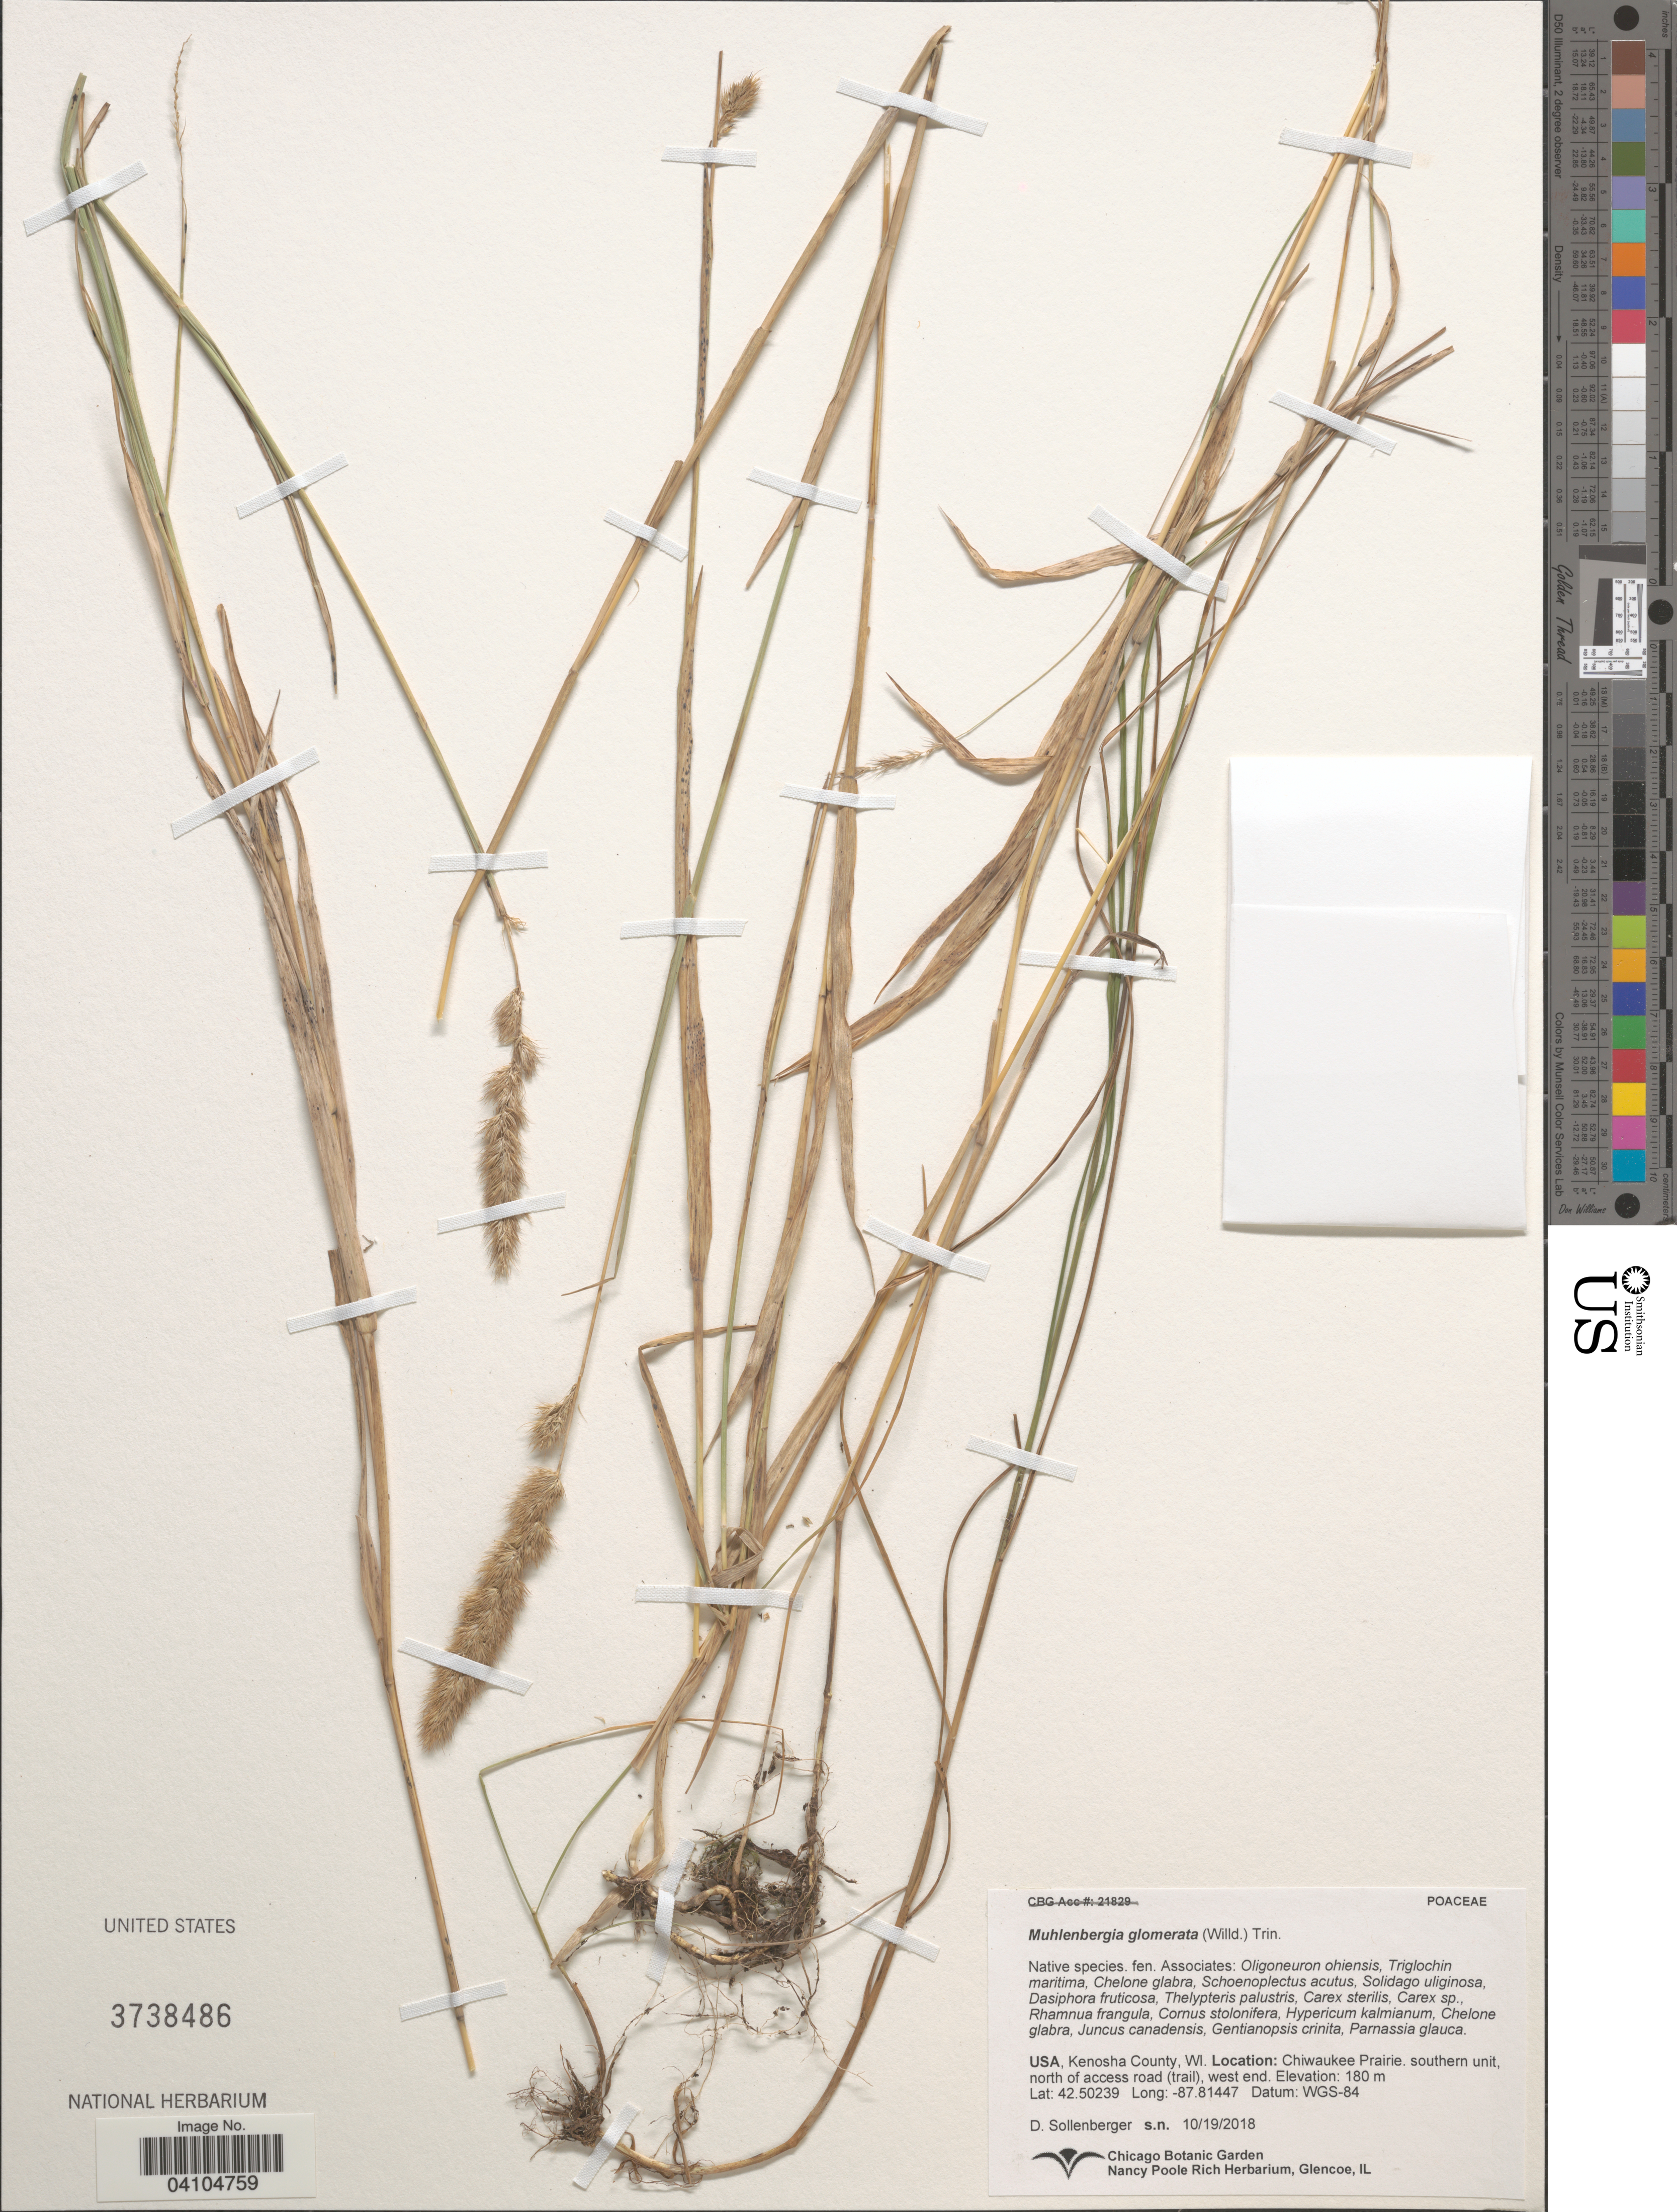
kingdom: Plantae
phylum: Tracheophyta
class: Liliopsida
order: Poales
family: Poaceae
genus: Muhlenbergia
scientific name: Muhlenbergia glomerata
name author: (Willd.) Trin.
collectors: D. Sollenberger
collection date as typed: Transcribed d/m/y: 19/10/2018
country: United States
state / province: Wisconsin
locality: Kenosha County. Chiwaukee Prairie. southern unit, north of access road (trail), west end.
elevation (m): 180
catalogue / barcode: US 3738486